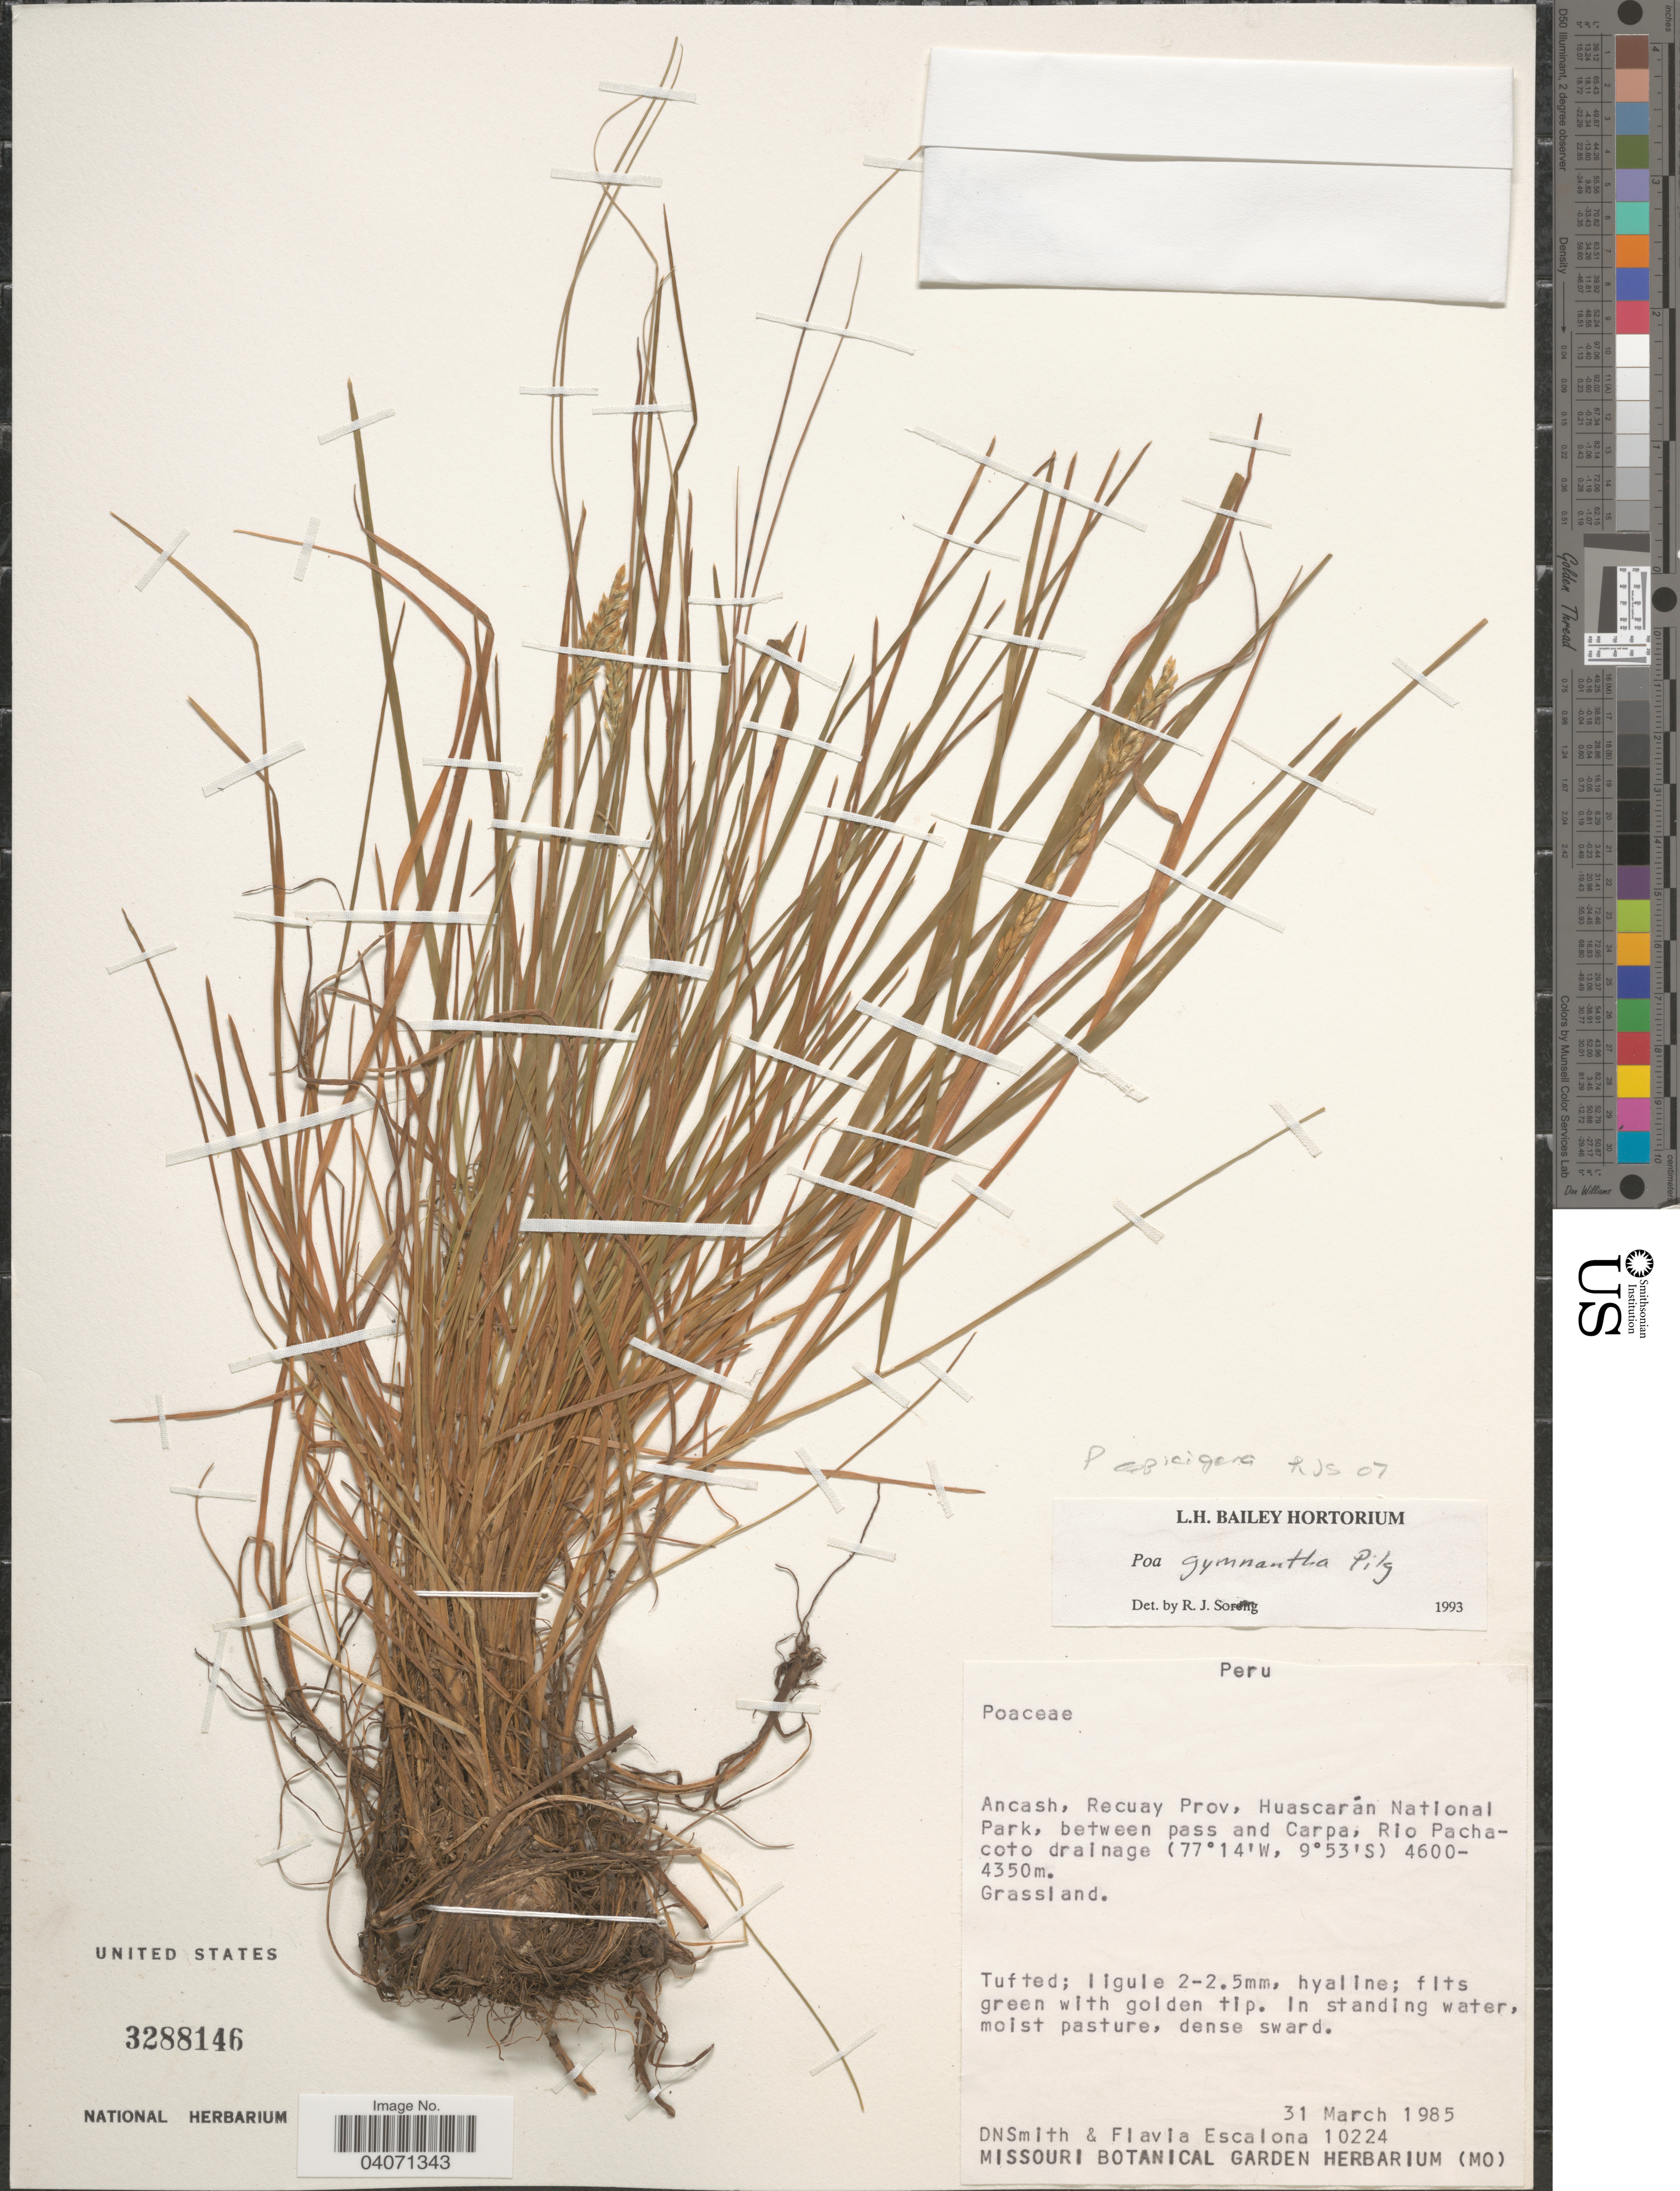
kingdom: Plantae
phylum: Tracheophyta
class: Liliopsida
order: Poales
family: Poaceae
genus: Poa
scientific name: Poa spicigera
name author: Tovar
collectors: D. Smith & F. Escalona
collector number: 10224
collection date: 1985-03-31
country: Peru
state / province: Ancash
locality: Recuay Prov, Huascarán National Park, between pass and Carpa, Rio Pachacoto drainage.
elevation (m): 4350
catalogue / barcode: US 3288146